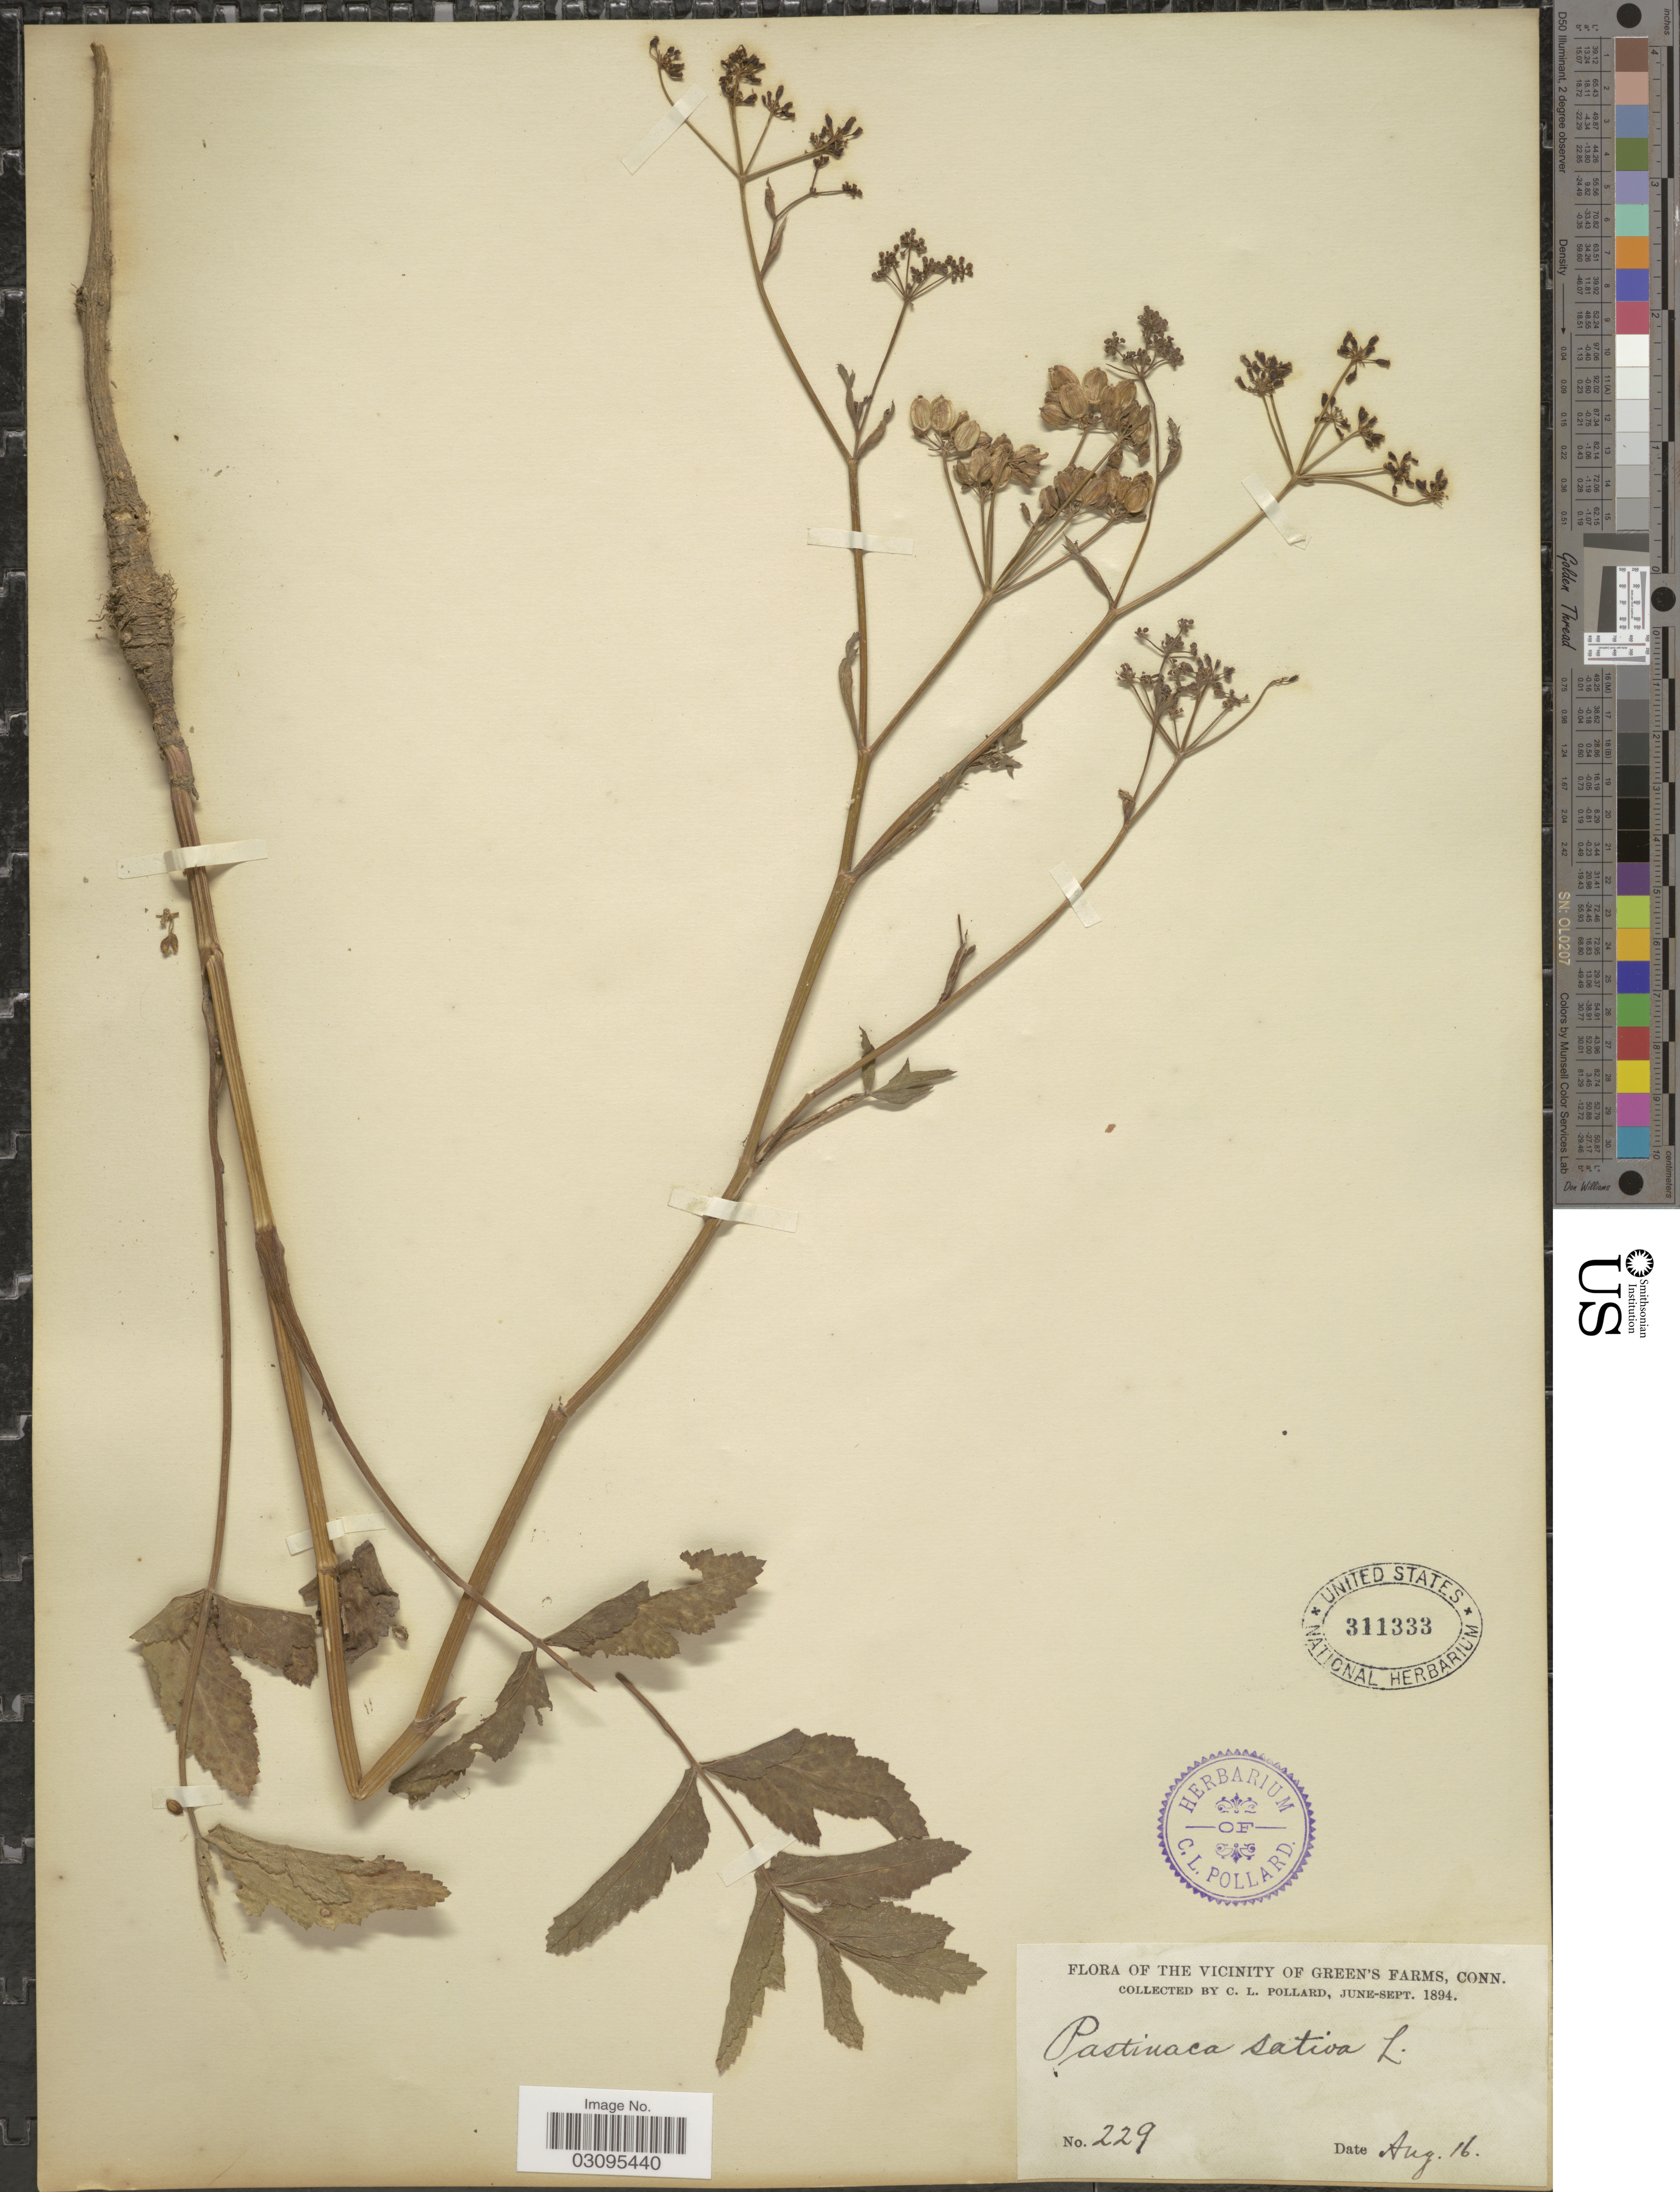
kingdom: Plantae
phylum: Tracheophyta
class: Magnoliopsida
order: Apiales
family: Apiaceae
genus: Pastinaca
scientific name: Pastinaca sativa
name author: L.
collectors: C. L. Pollard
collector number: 229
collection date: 1894-08-16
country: United States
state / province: Connecticut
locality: The Vicinity of Green's Farms, Conn.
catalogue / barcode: US 311333